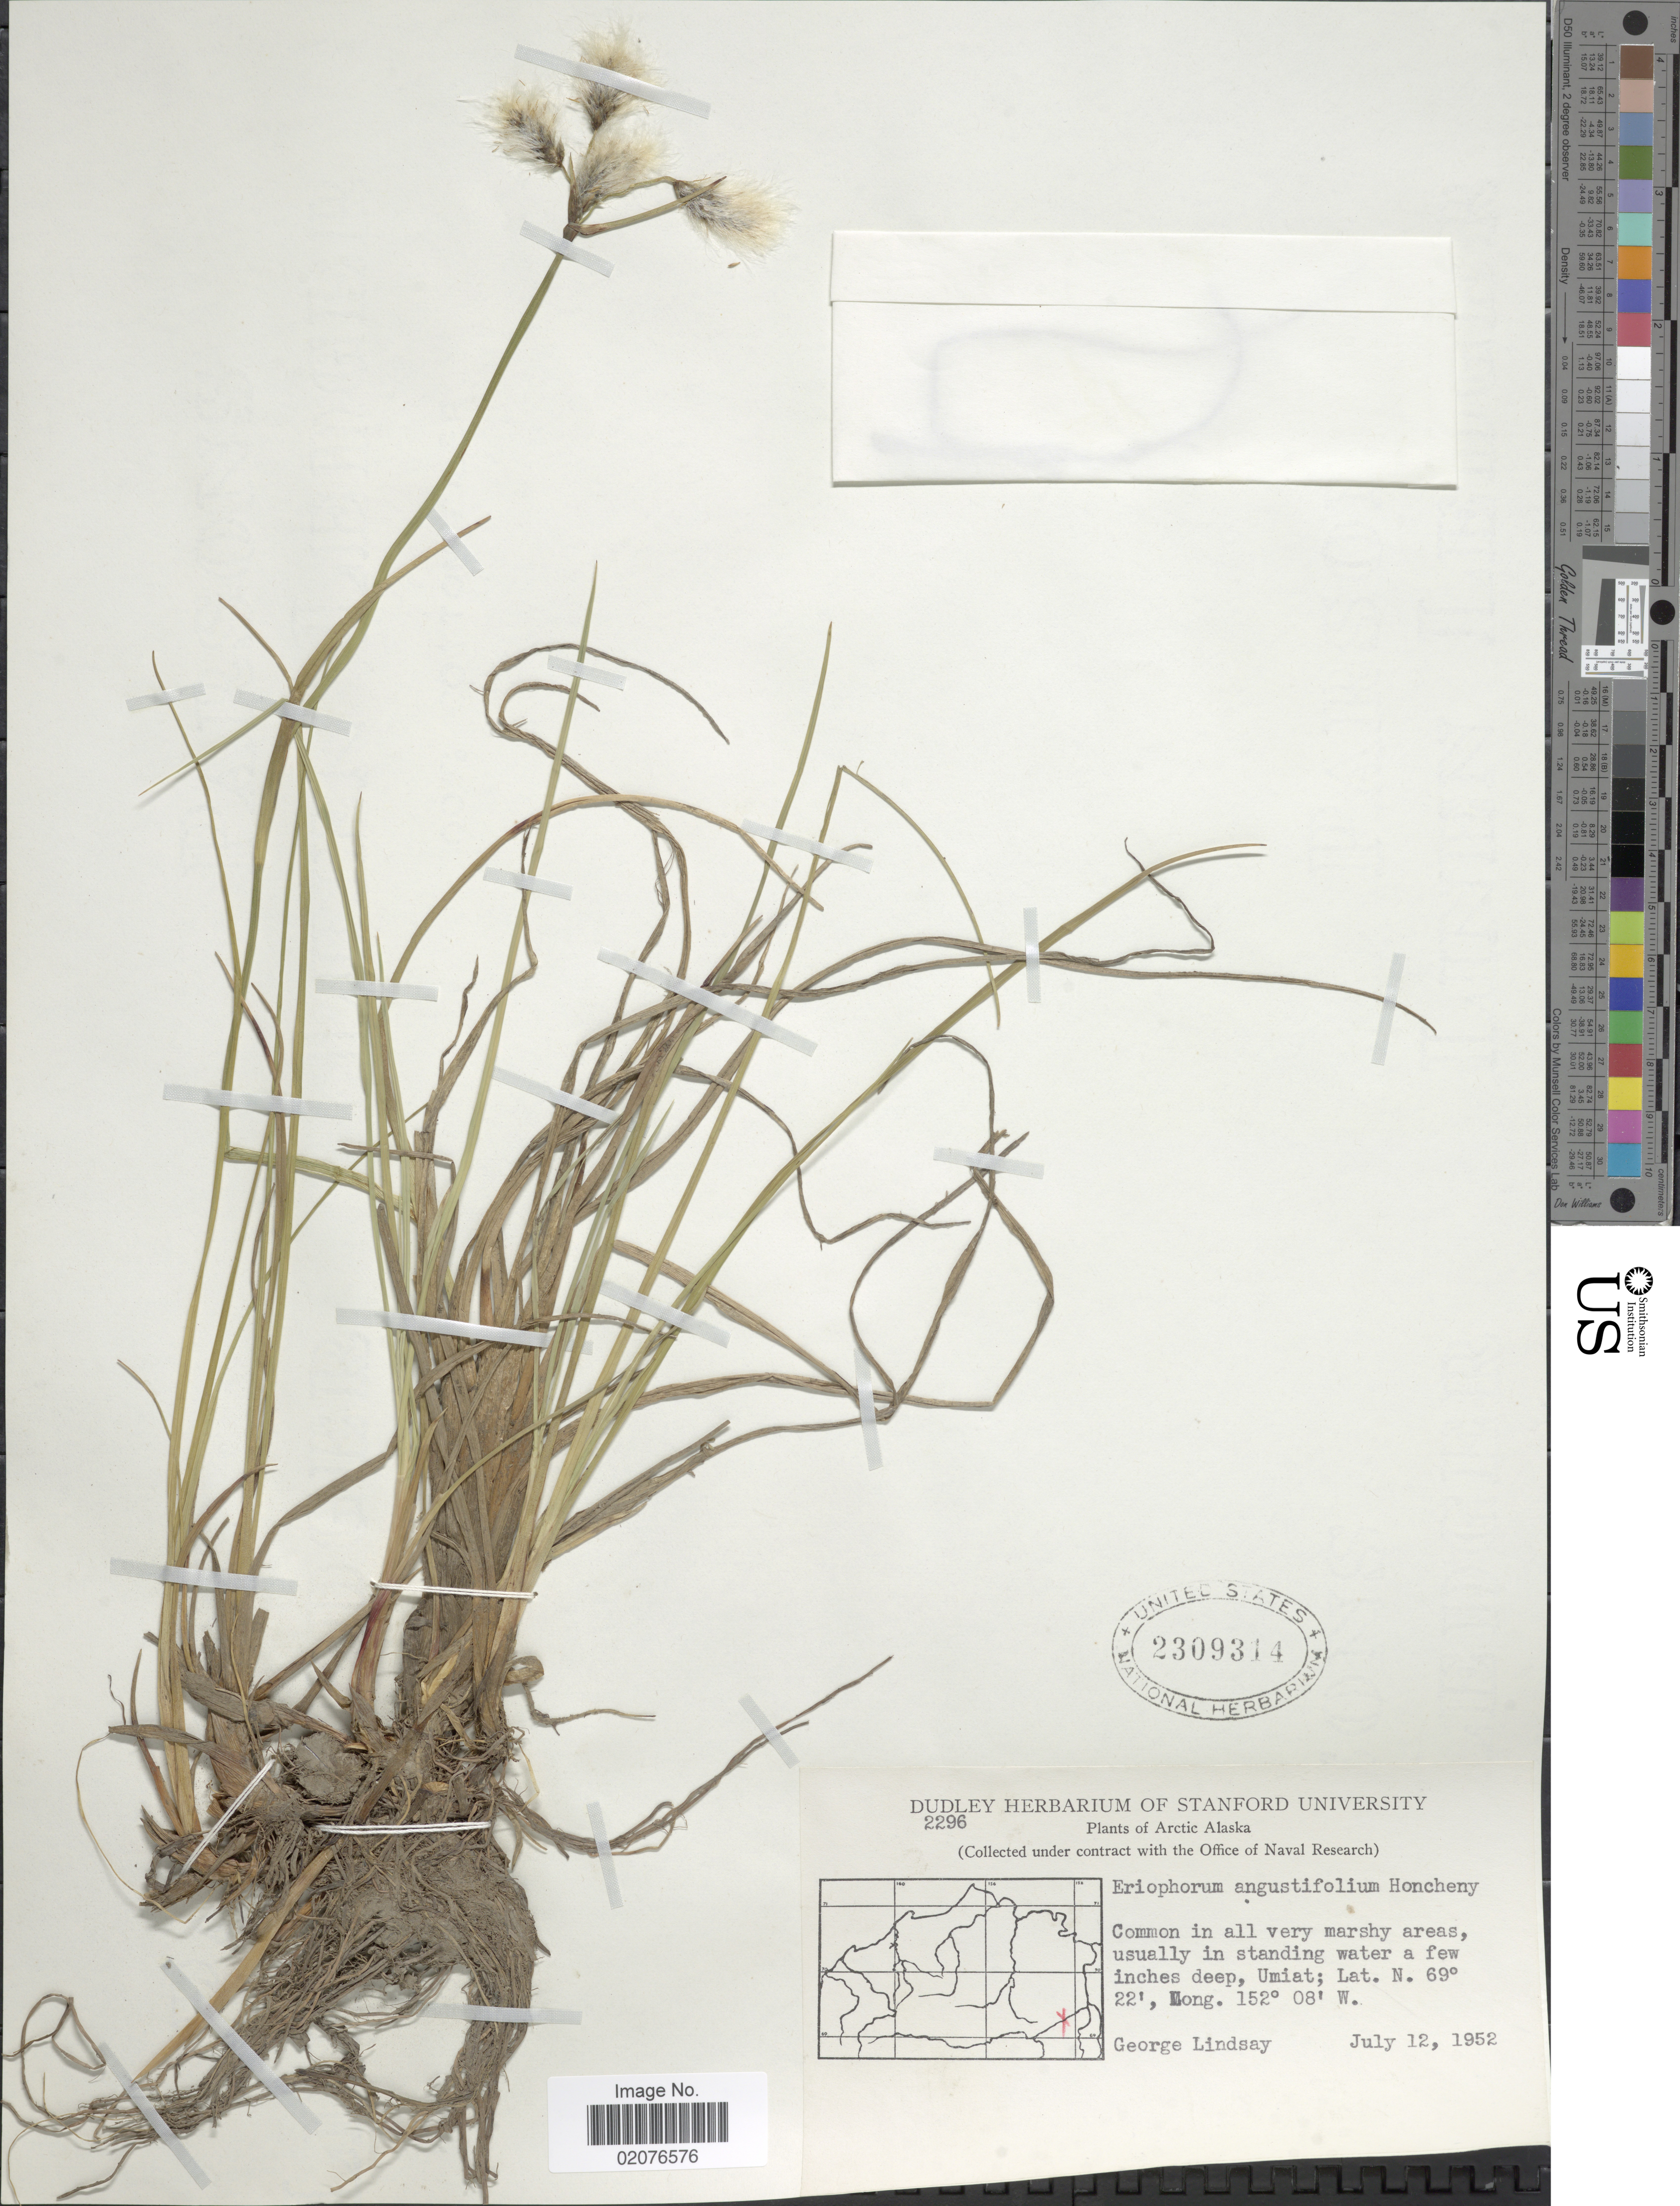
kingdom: Plantae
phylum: Tracheophyta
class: Liliopsida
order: Poales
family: Cyperaceae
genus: Eriophorum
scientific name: Eriophorum angustifolium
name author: Honck.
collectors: G. Lindsay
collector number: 2296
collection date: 1952-07-12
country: United States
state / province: Alaska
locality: Arctic Alaska, Common in all very marshy areas, usually in standing water a few inches deep, Umiat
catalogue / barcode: US 2309314